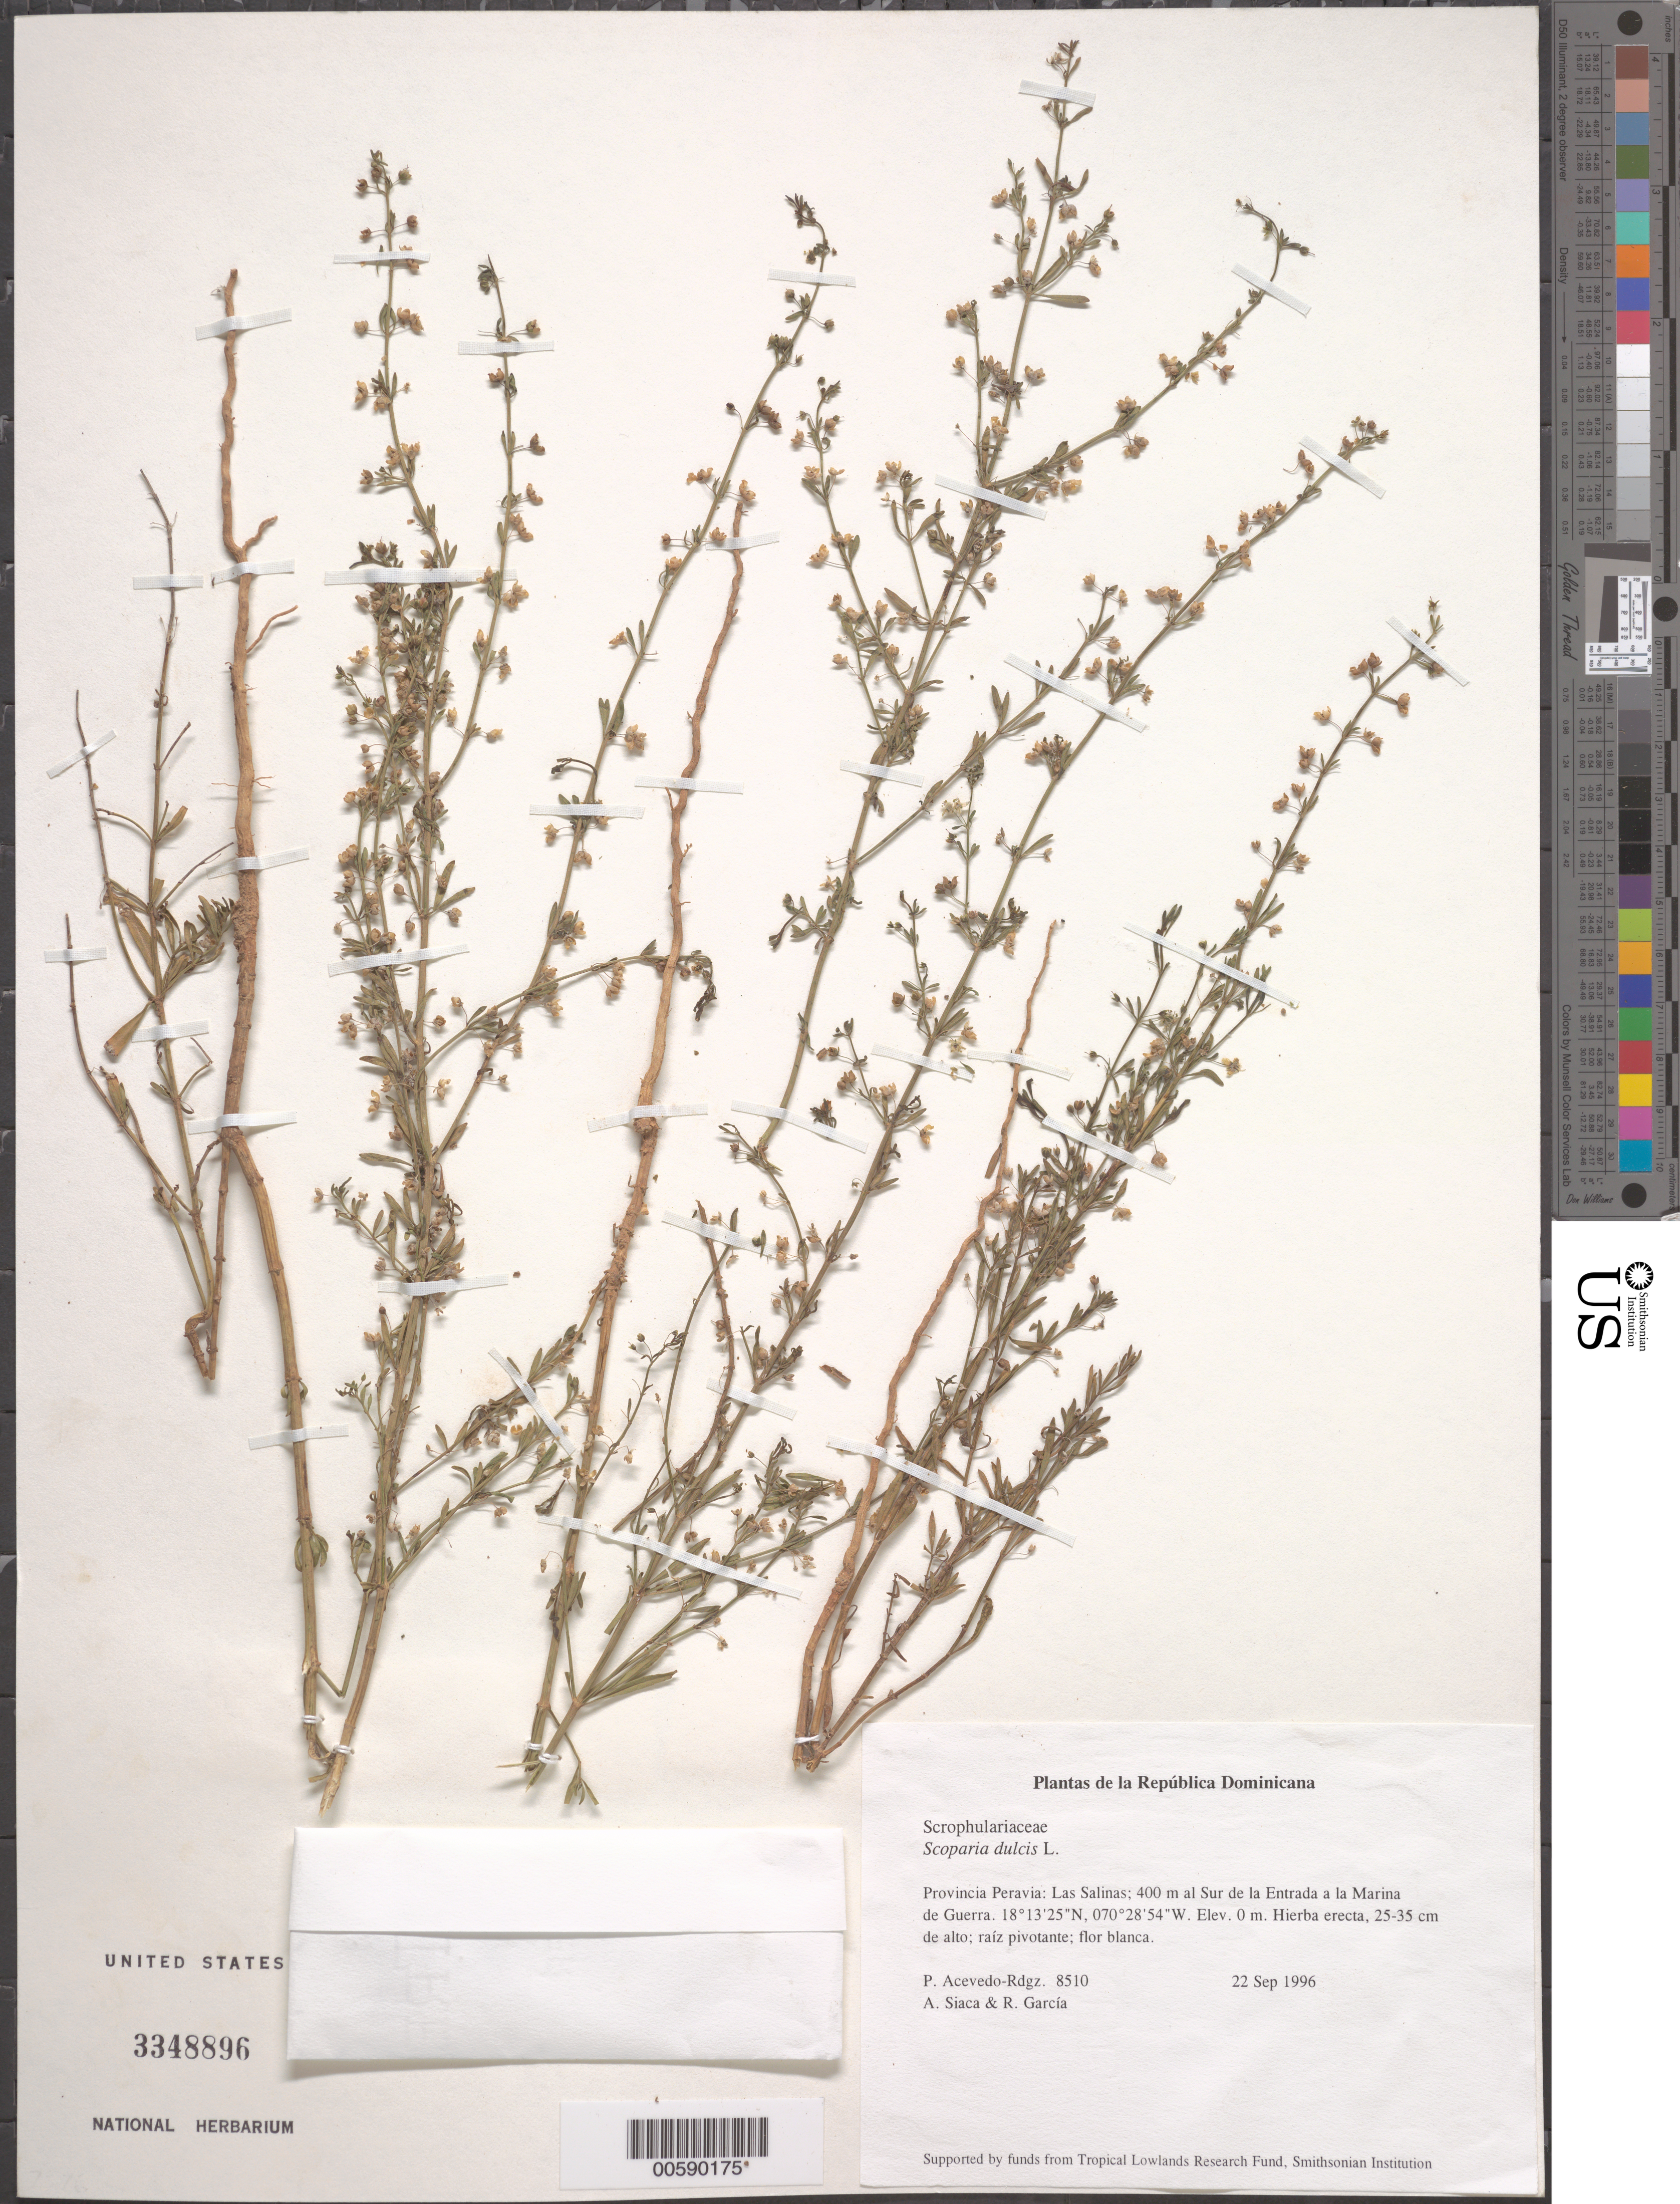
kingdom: Plantae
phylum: Tracheophyta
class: Magnoliopsida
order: Lamiales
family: Plantaginaceae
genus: Scoparia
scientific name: Scoparia dulcis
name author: L.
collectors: P. Acevedo-Rodr., A. Siaca & R. G. García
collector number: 8510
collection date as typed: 22 Sep 1996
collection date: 1996-09-22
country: Dominican Republic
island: Hispaniola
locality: Provincia Peravia: Las Salinas; 400 m al Sur de la Entrada a la Marina de guerra.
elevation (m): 0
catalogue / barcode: US 3348896